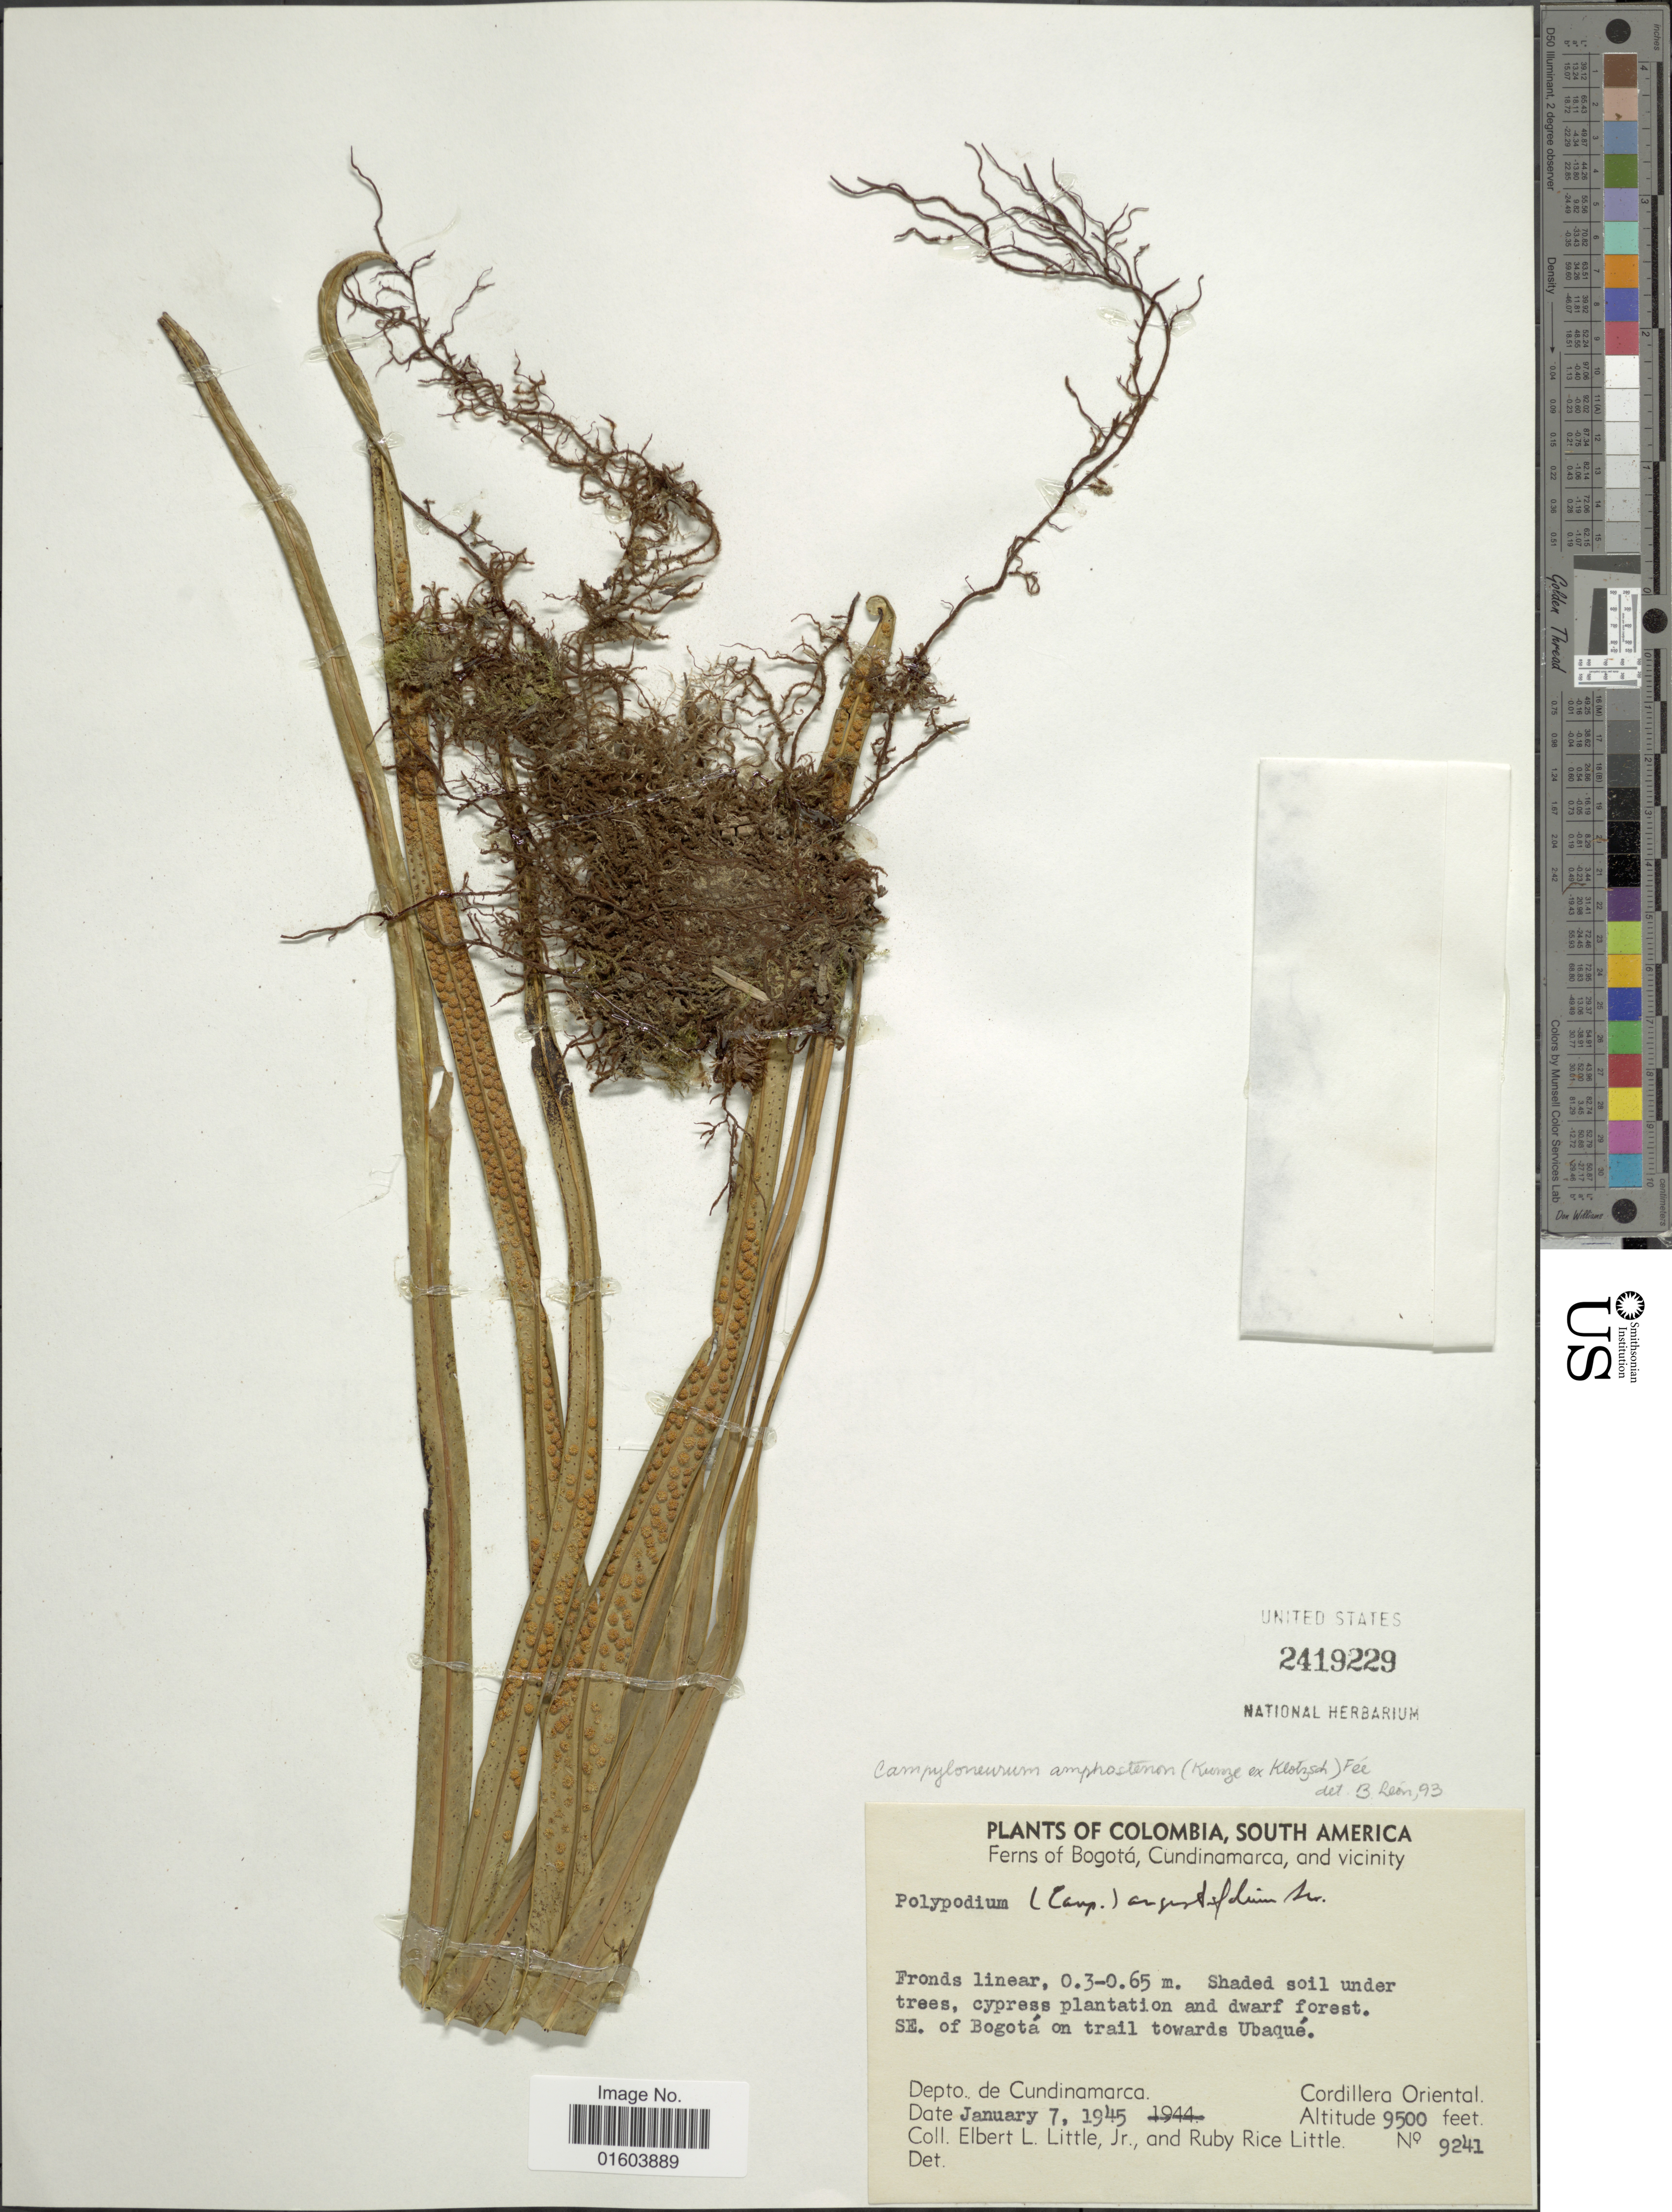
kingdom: Plantae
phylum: Tracheophyta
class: Polypodiopsida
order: Polypodiales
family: Polypodiaceae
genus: Campyloneurum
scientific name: Campyloneurum amphostenon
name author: (Kunze ex Klotzsch) Fée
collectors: E. L. Little & R. R. Little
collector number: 9241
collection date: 1945-01-07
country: Colombia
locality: Bogota, Cundinamarca, and vicinity, SE. of Bogota on trail towards Ubaque. Dep. De Cundinamarca, Cordillera Oriental.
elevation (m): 2896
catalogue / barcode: US 2419229